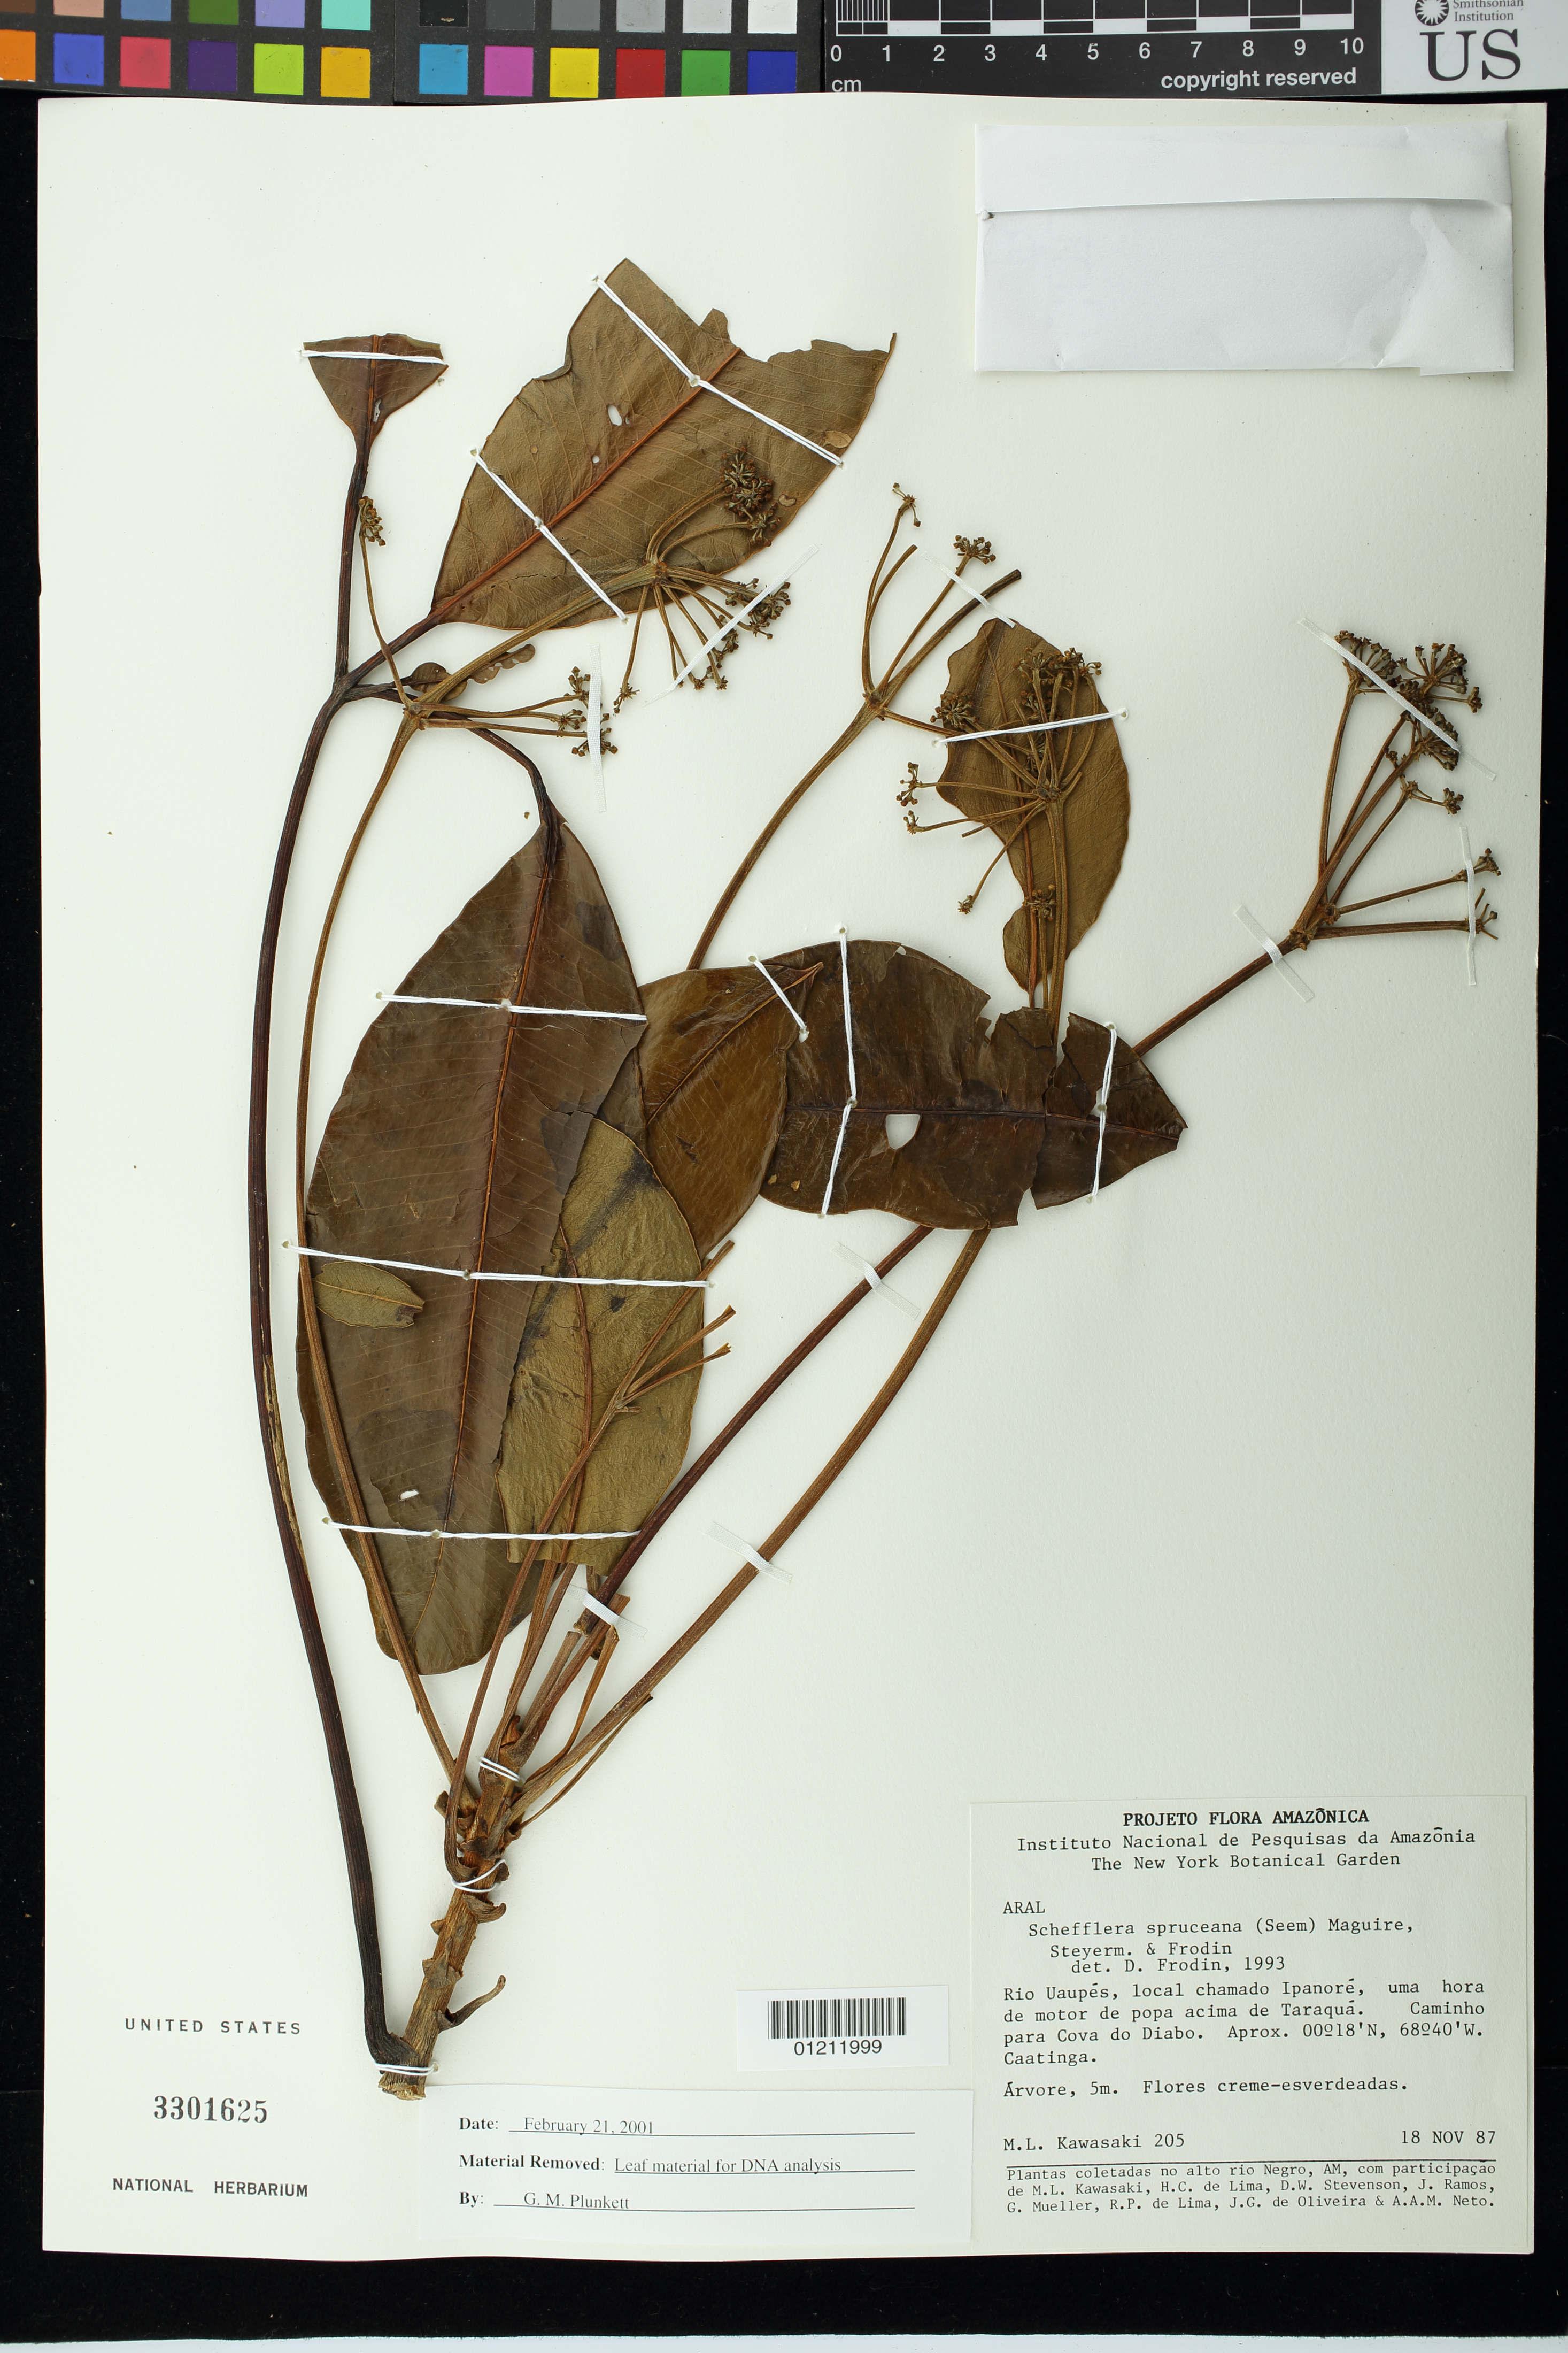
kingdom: Plantae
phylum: Tracheophyta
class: Magnoliopsida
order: Apiales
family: Araliaceae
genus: Schefflera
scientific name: Schefflera spruceana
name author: (Seem.) Maguire et al.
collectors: M. Kawasaki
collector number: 205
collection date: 1987-11-18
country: Brazil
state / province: Amazonas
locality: Rio Uaupés, local chamado Ipanoré, uma hora de motor de popa acima de Taraquá. Caminho para Cova do Diabo. Caatinga.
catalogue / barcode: US 3301625